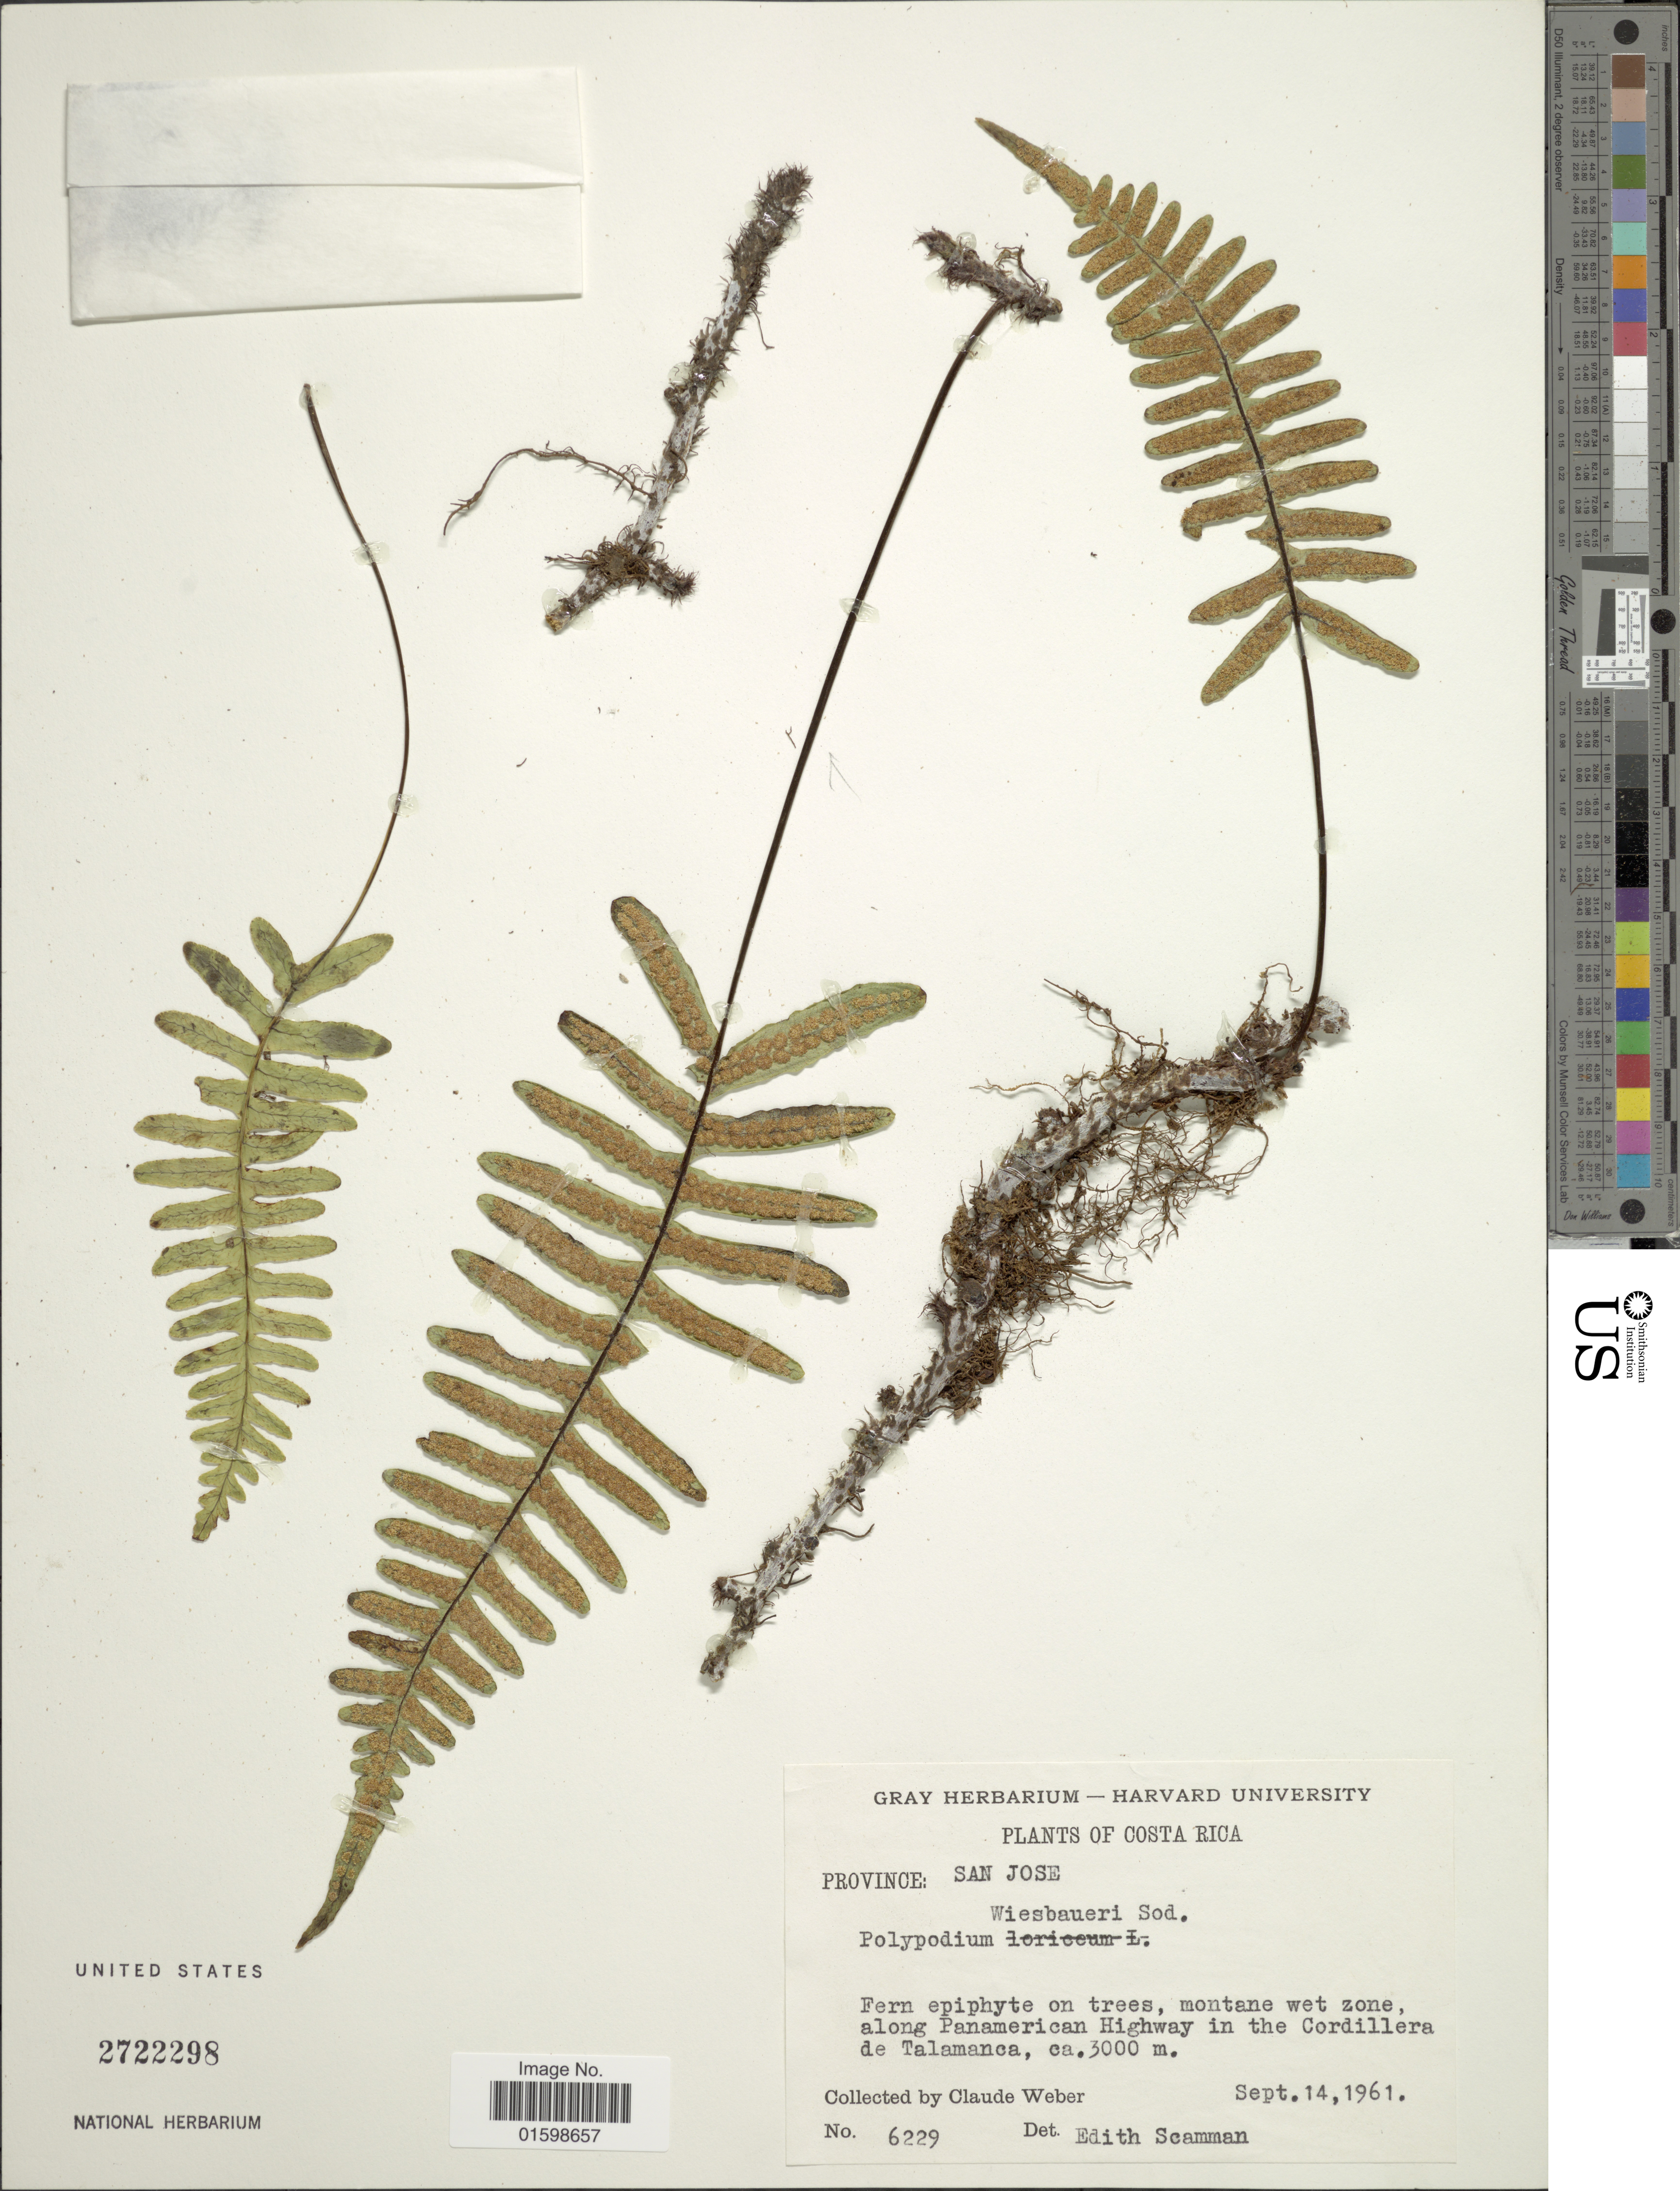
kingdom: Plantae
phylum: Tracheophyta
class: Polypodiopsida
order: Polypodiales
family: Polypodiaceae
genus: Pleopeltis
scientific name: Pleopeltis wiesbaurii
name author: (Sodiro) Lellinger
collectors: C. I. Weber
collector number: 6229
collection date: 1961-09-14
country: Costa Rica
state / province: San José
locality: Fern epiphyte on trees, montane wet zone, along Panamerican Highway in the Cordillera de Talamanca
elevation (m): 3000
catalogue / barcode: US 2722298